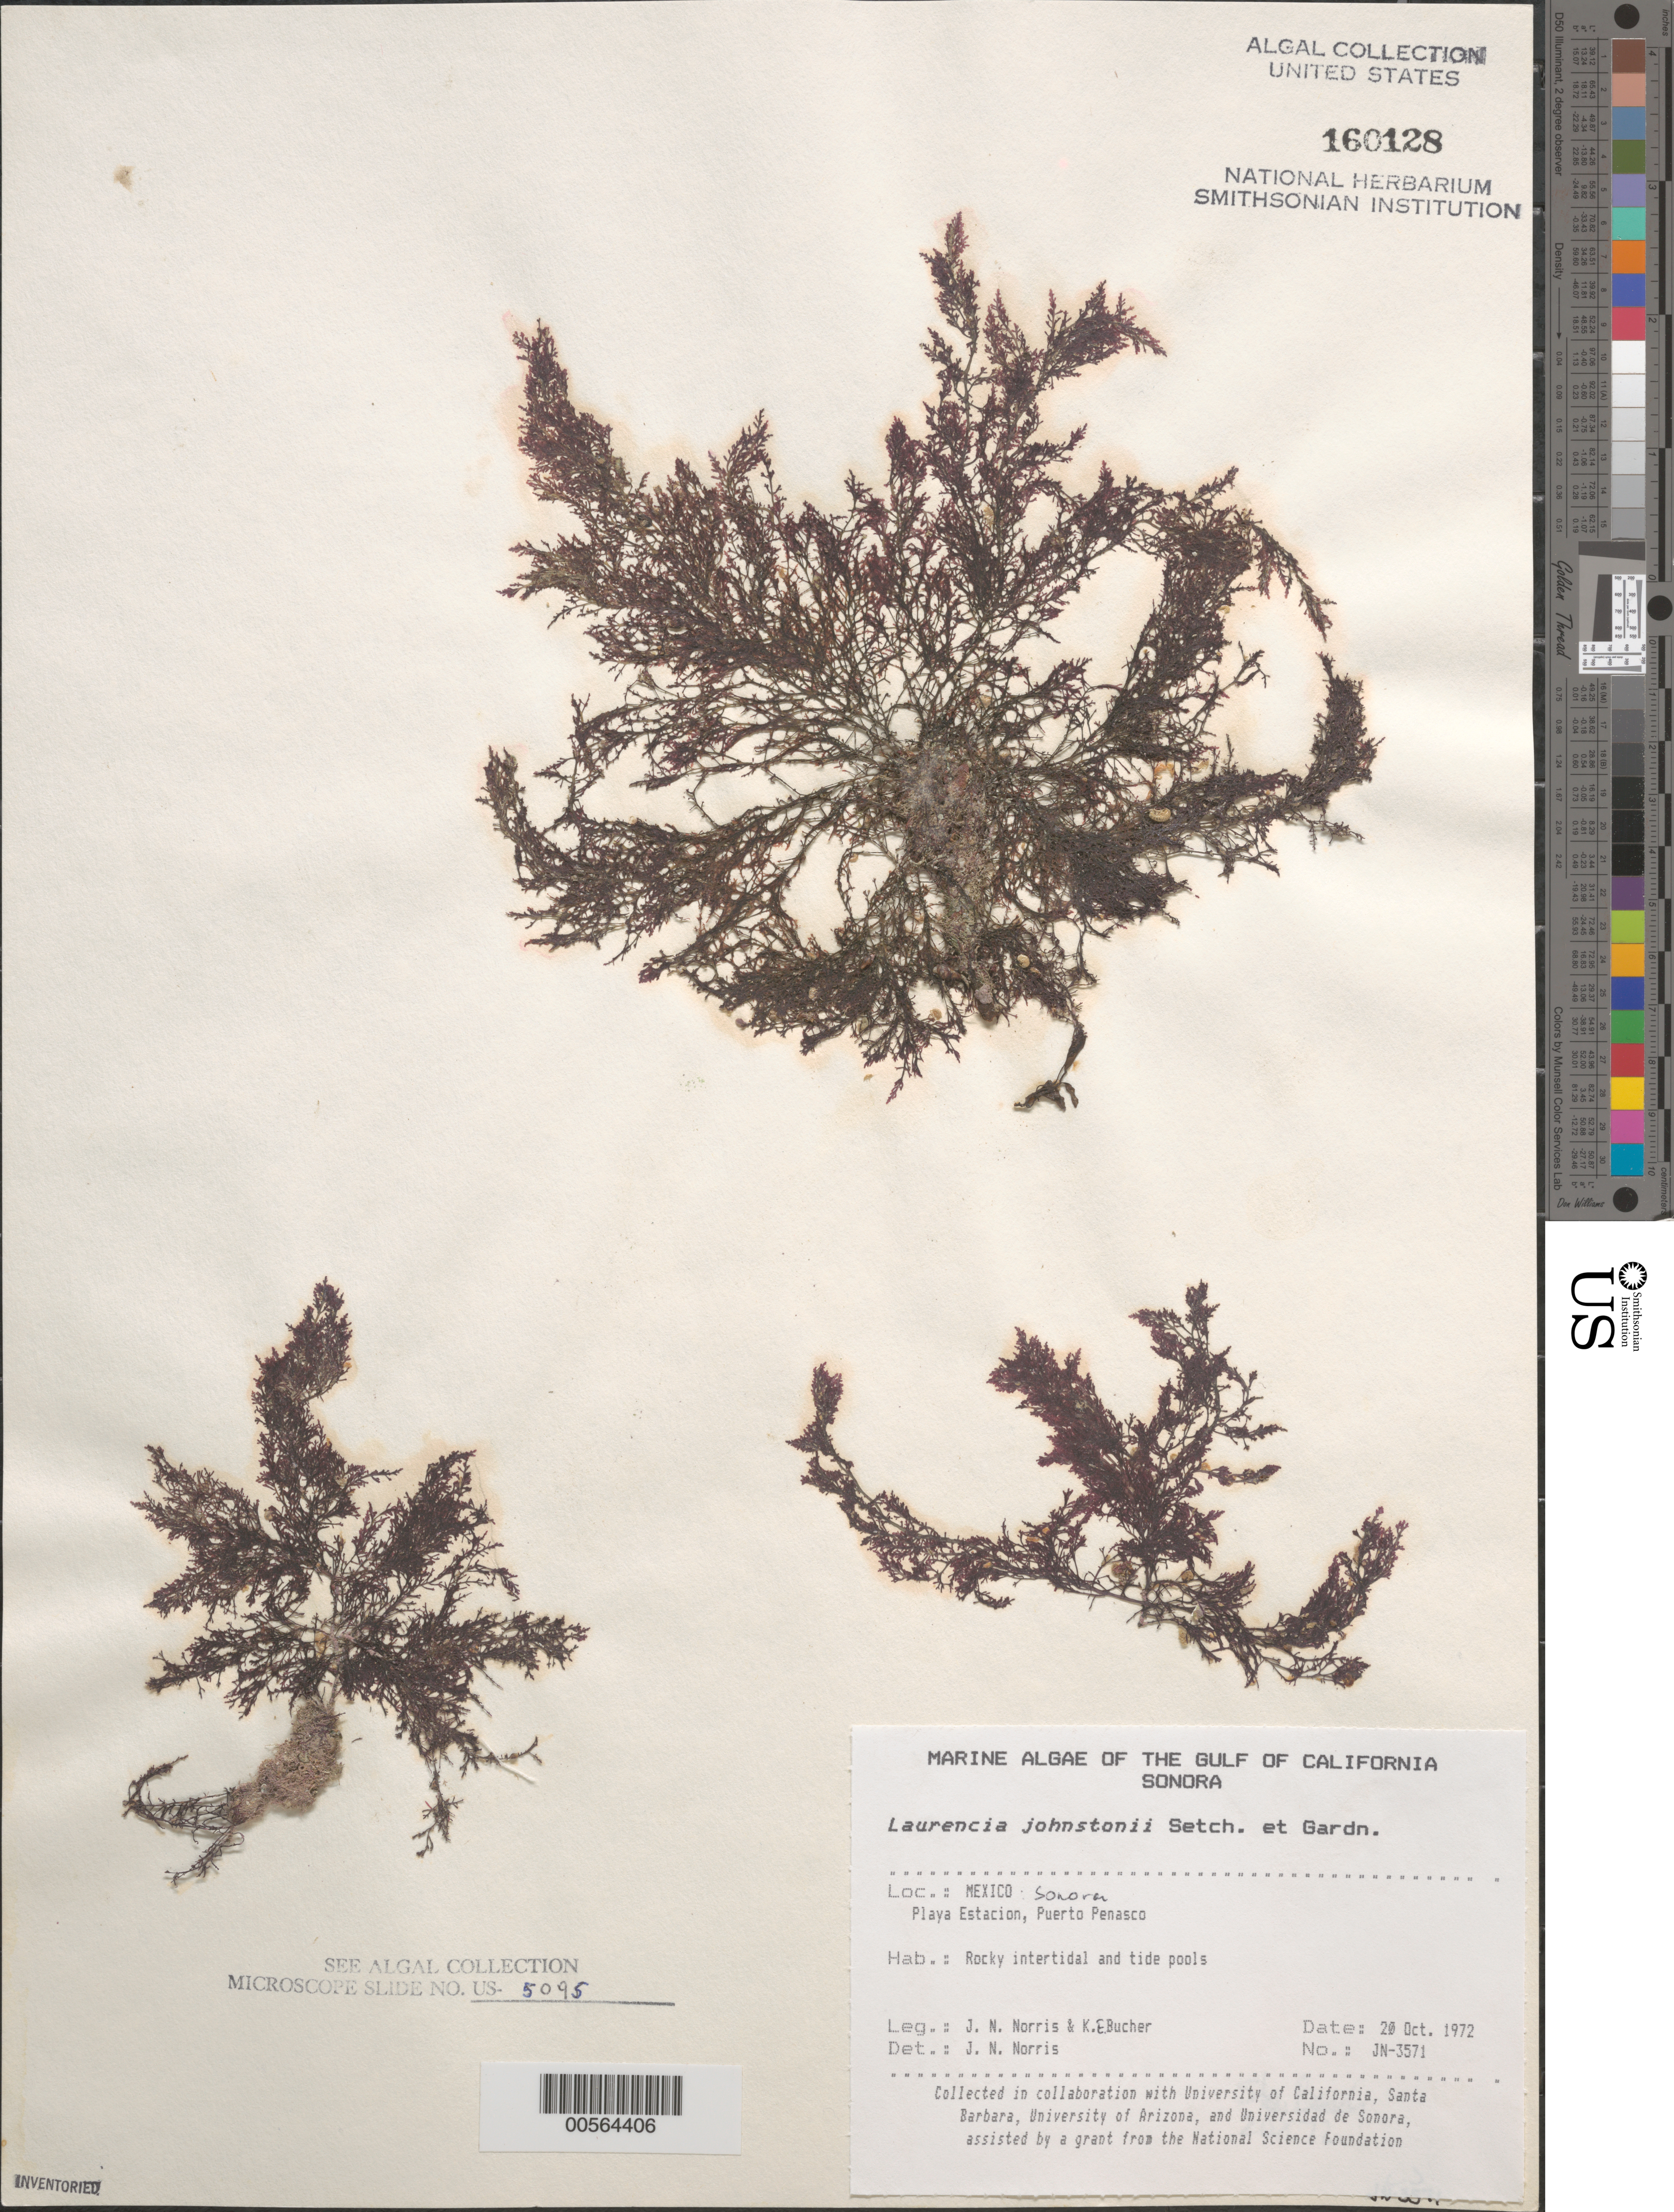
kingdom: Plantae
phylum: Rhodophyta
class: Florideophyceae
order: Ceramiales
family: Rhodomelaceae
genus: Laurencia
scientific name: Laurencia johnstonii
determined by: Norris, James N.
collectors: J. N. Norris & K. E. Bucher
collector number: JN-3571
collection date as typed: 20 Oct 1972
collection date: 1972-10-20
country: Mexico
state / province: Sonora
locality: Playa Estacion, Puerto Penasco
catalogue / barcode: US 160128